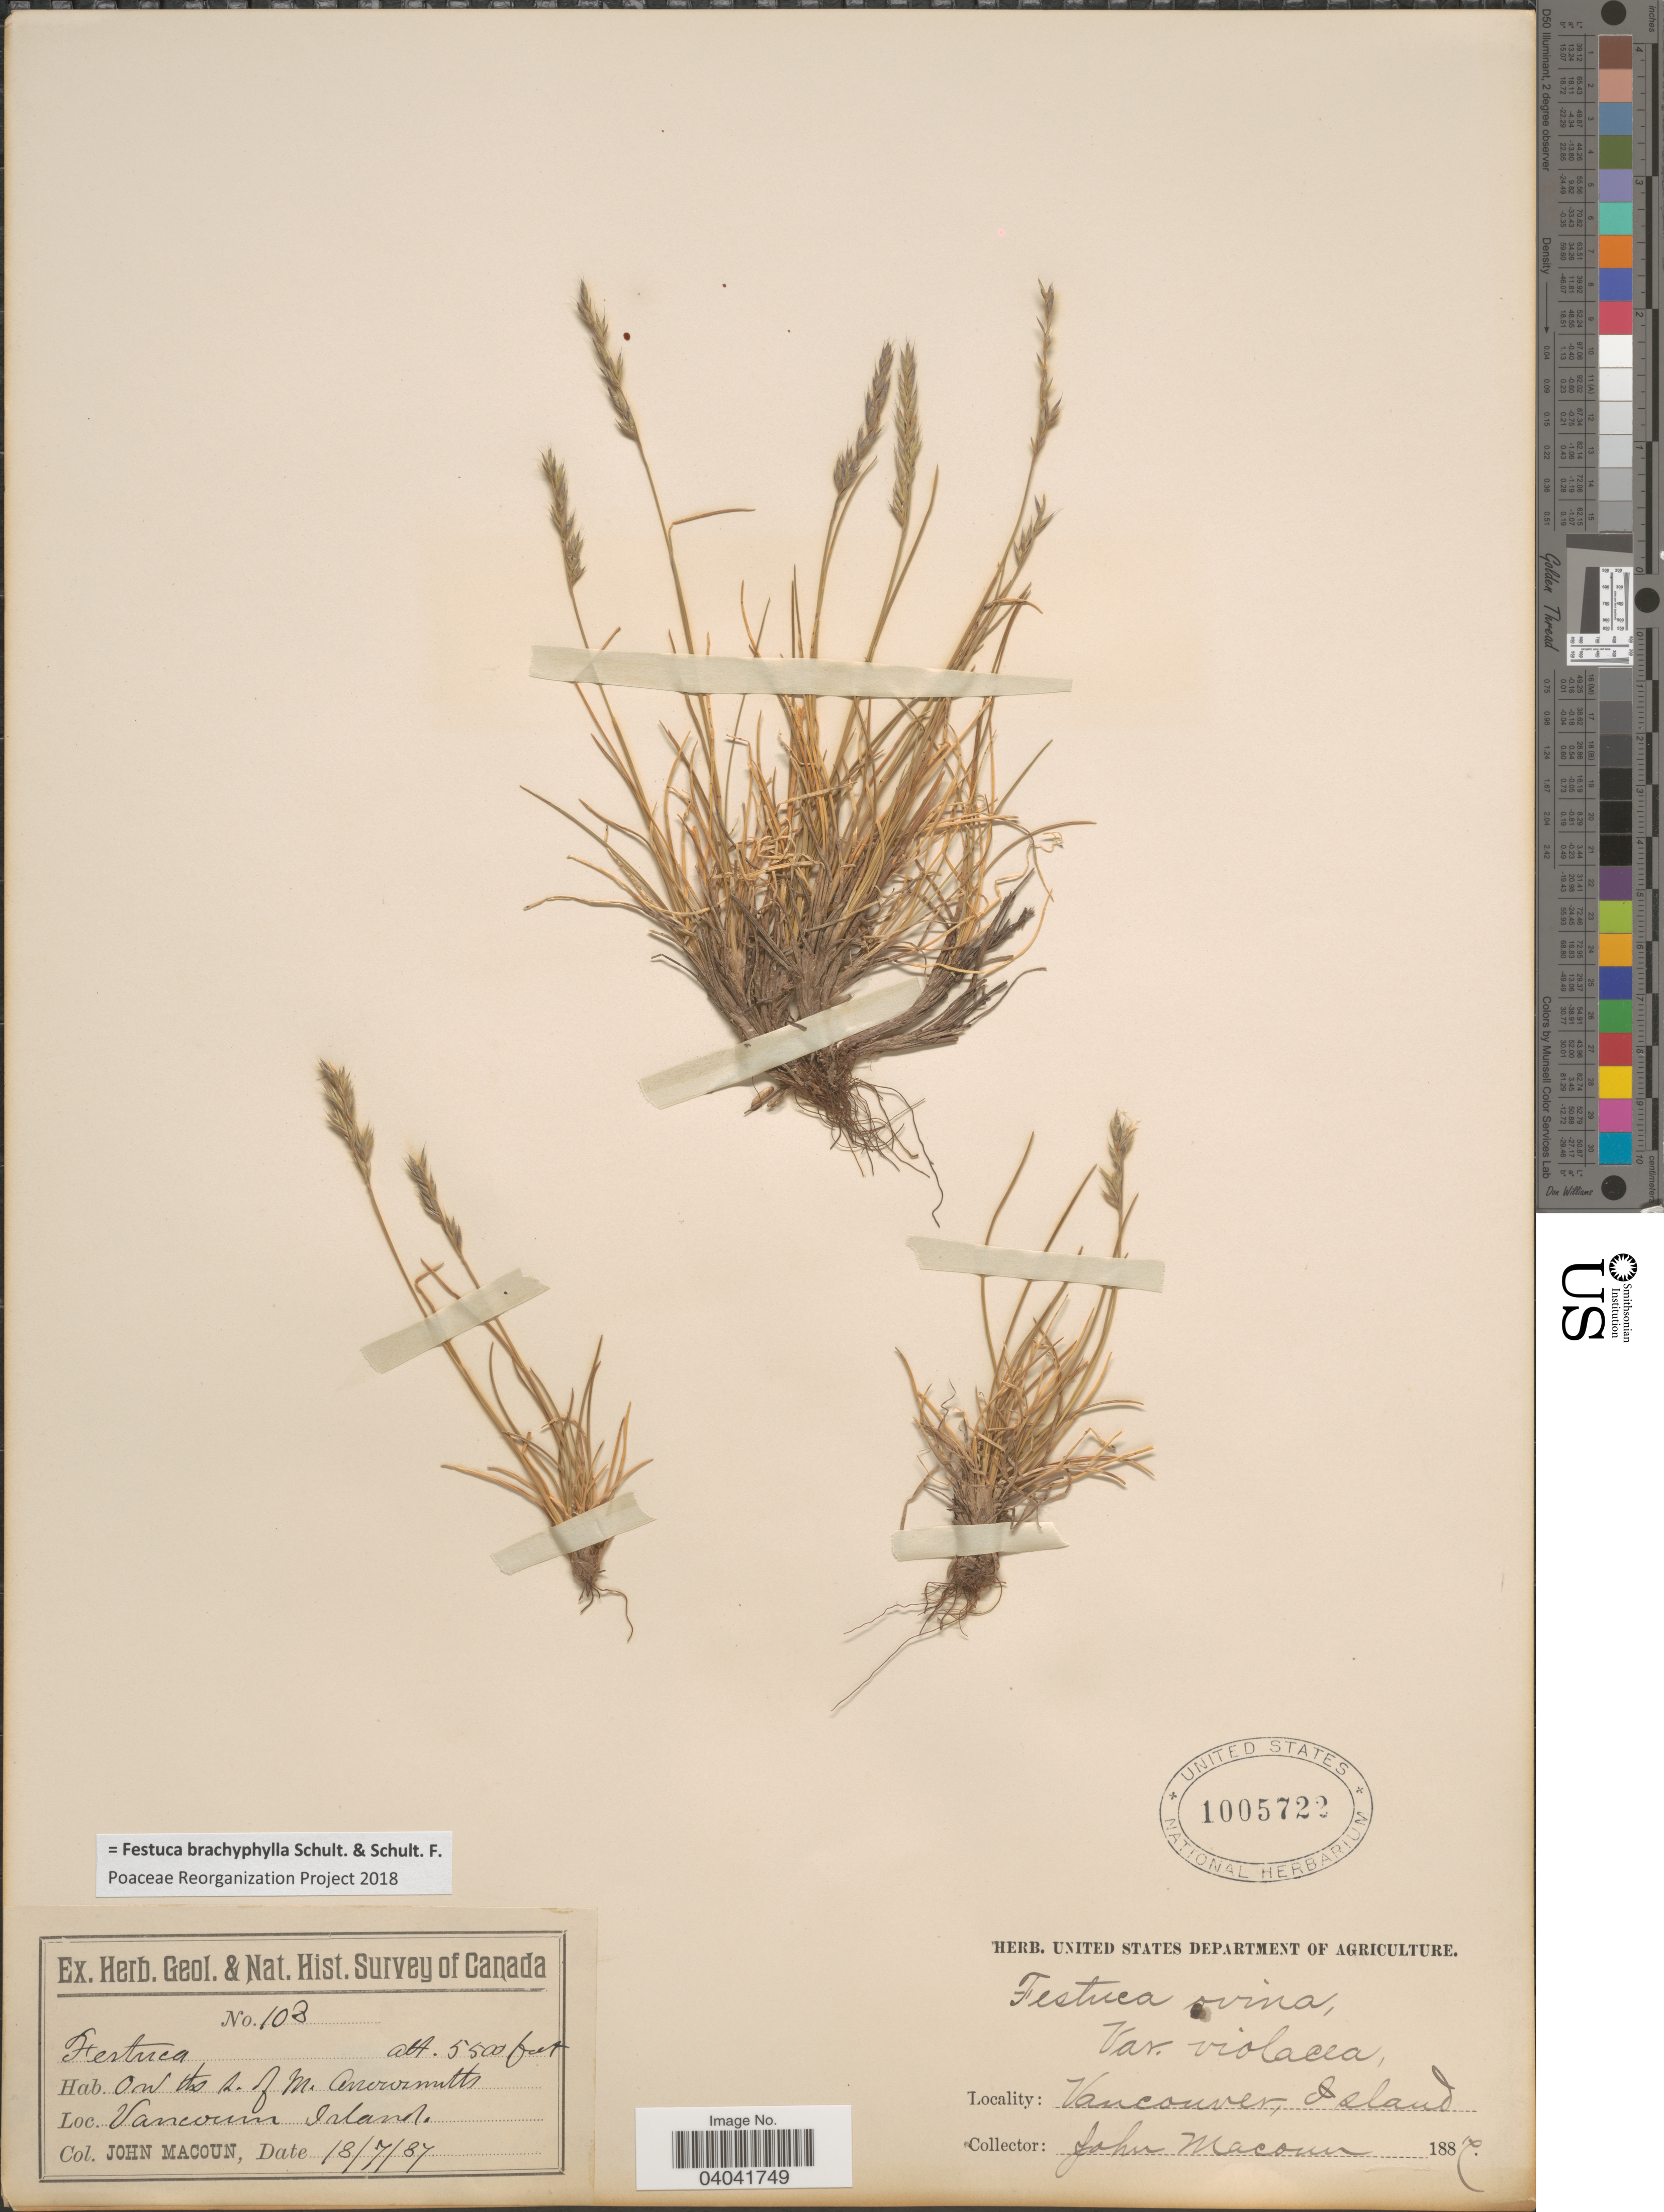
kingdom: Plantae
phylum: Tracheophyta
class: Liliopsida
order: Poales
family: Poaceae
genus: Festuca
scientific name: Festuca brachyphylla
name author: Schult. & Schult. f.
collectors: J. Macoun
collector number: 103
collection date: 1887-07-18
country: Canada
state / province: British Columbia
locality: On the S. of M. Arrowsmith. Vancouver Island.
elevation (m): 1676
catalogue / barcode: US 1005722